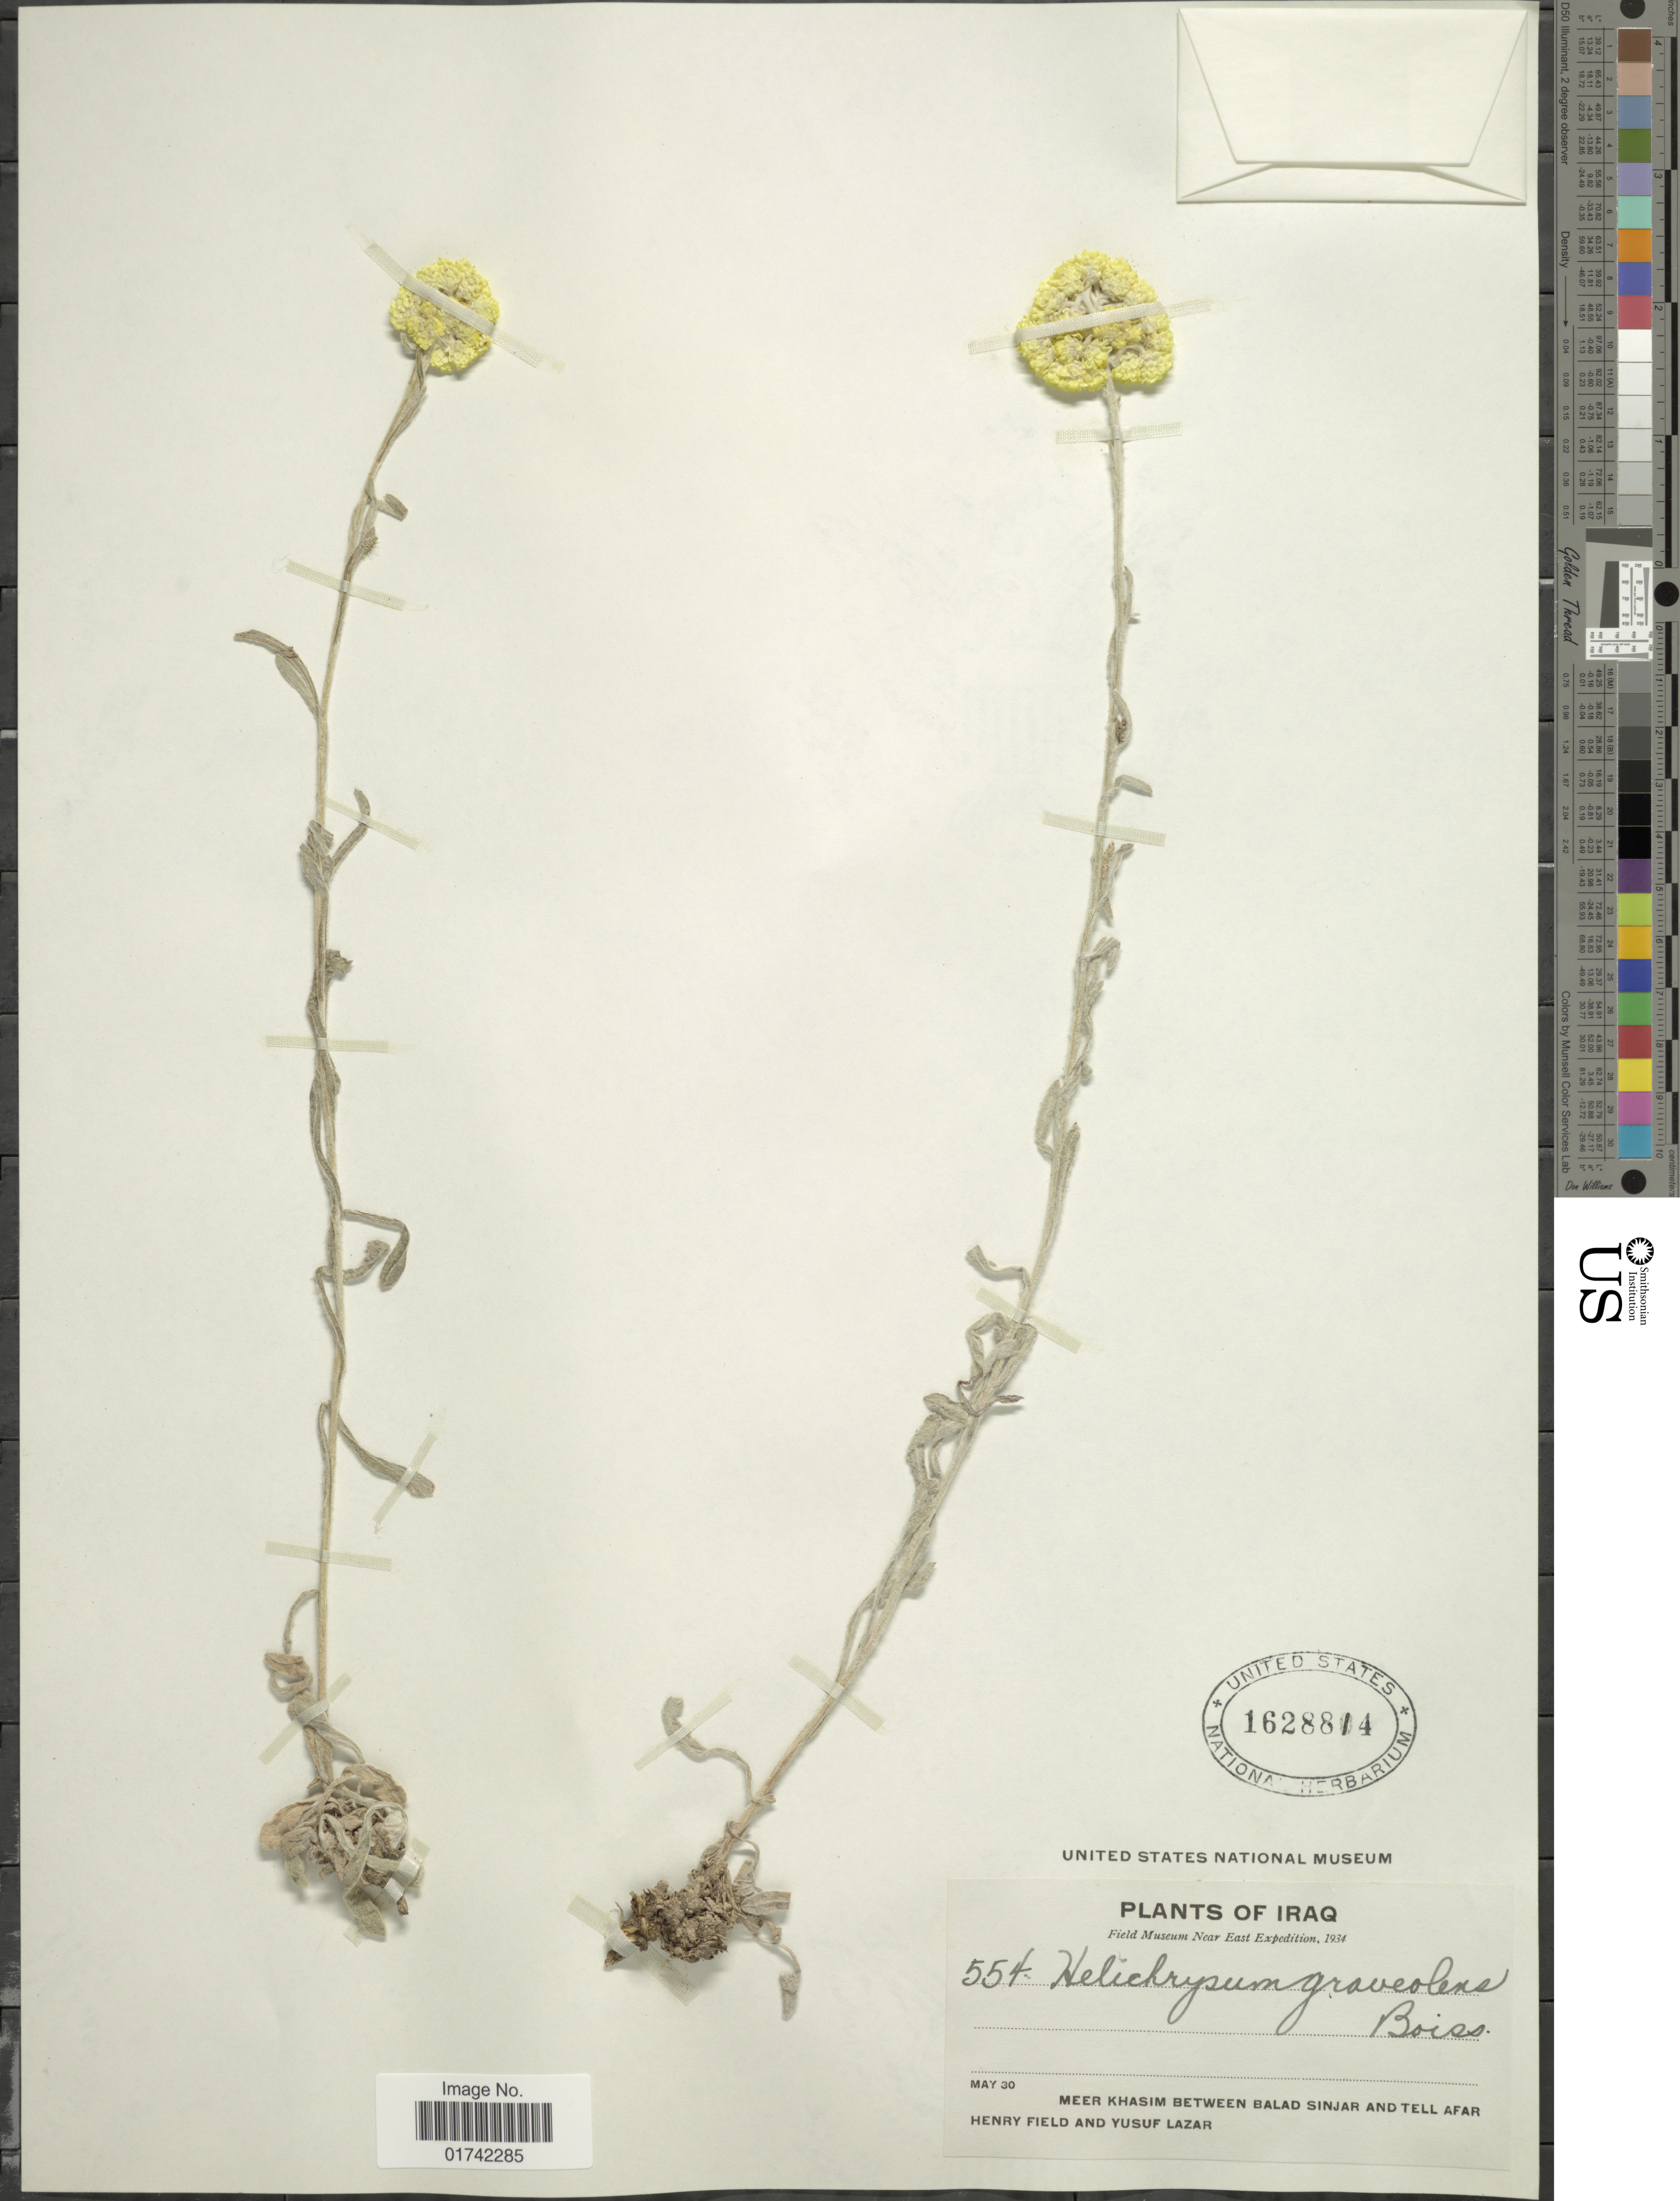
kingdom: Plantae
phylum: Tracheophyta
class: Magnoliopsida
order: Asterales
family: Asteraceae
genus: Helichrysum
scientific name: Helichrysum graveolens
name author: (M. Bieb.) Sweet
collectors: H. Field & Y. Lazar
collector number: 554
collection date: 1934-05-30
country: Iraq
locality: Meer Khasim between Balad sinjar and Tell Afar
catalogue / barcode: US 1628814